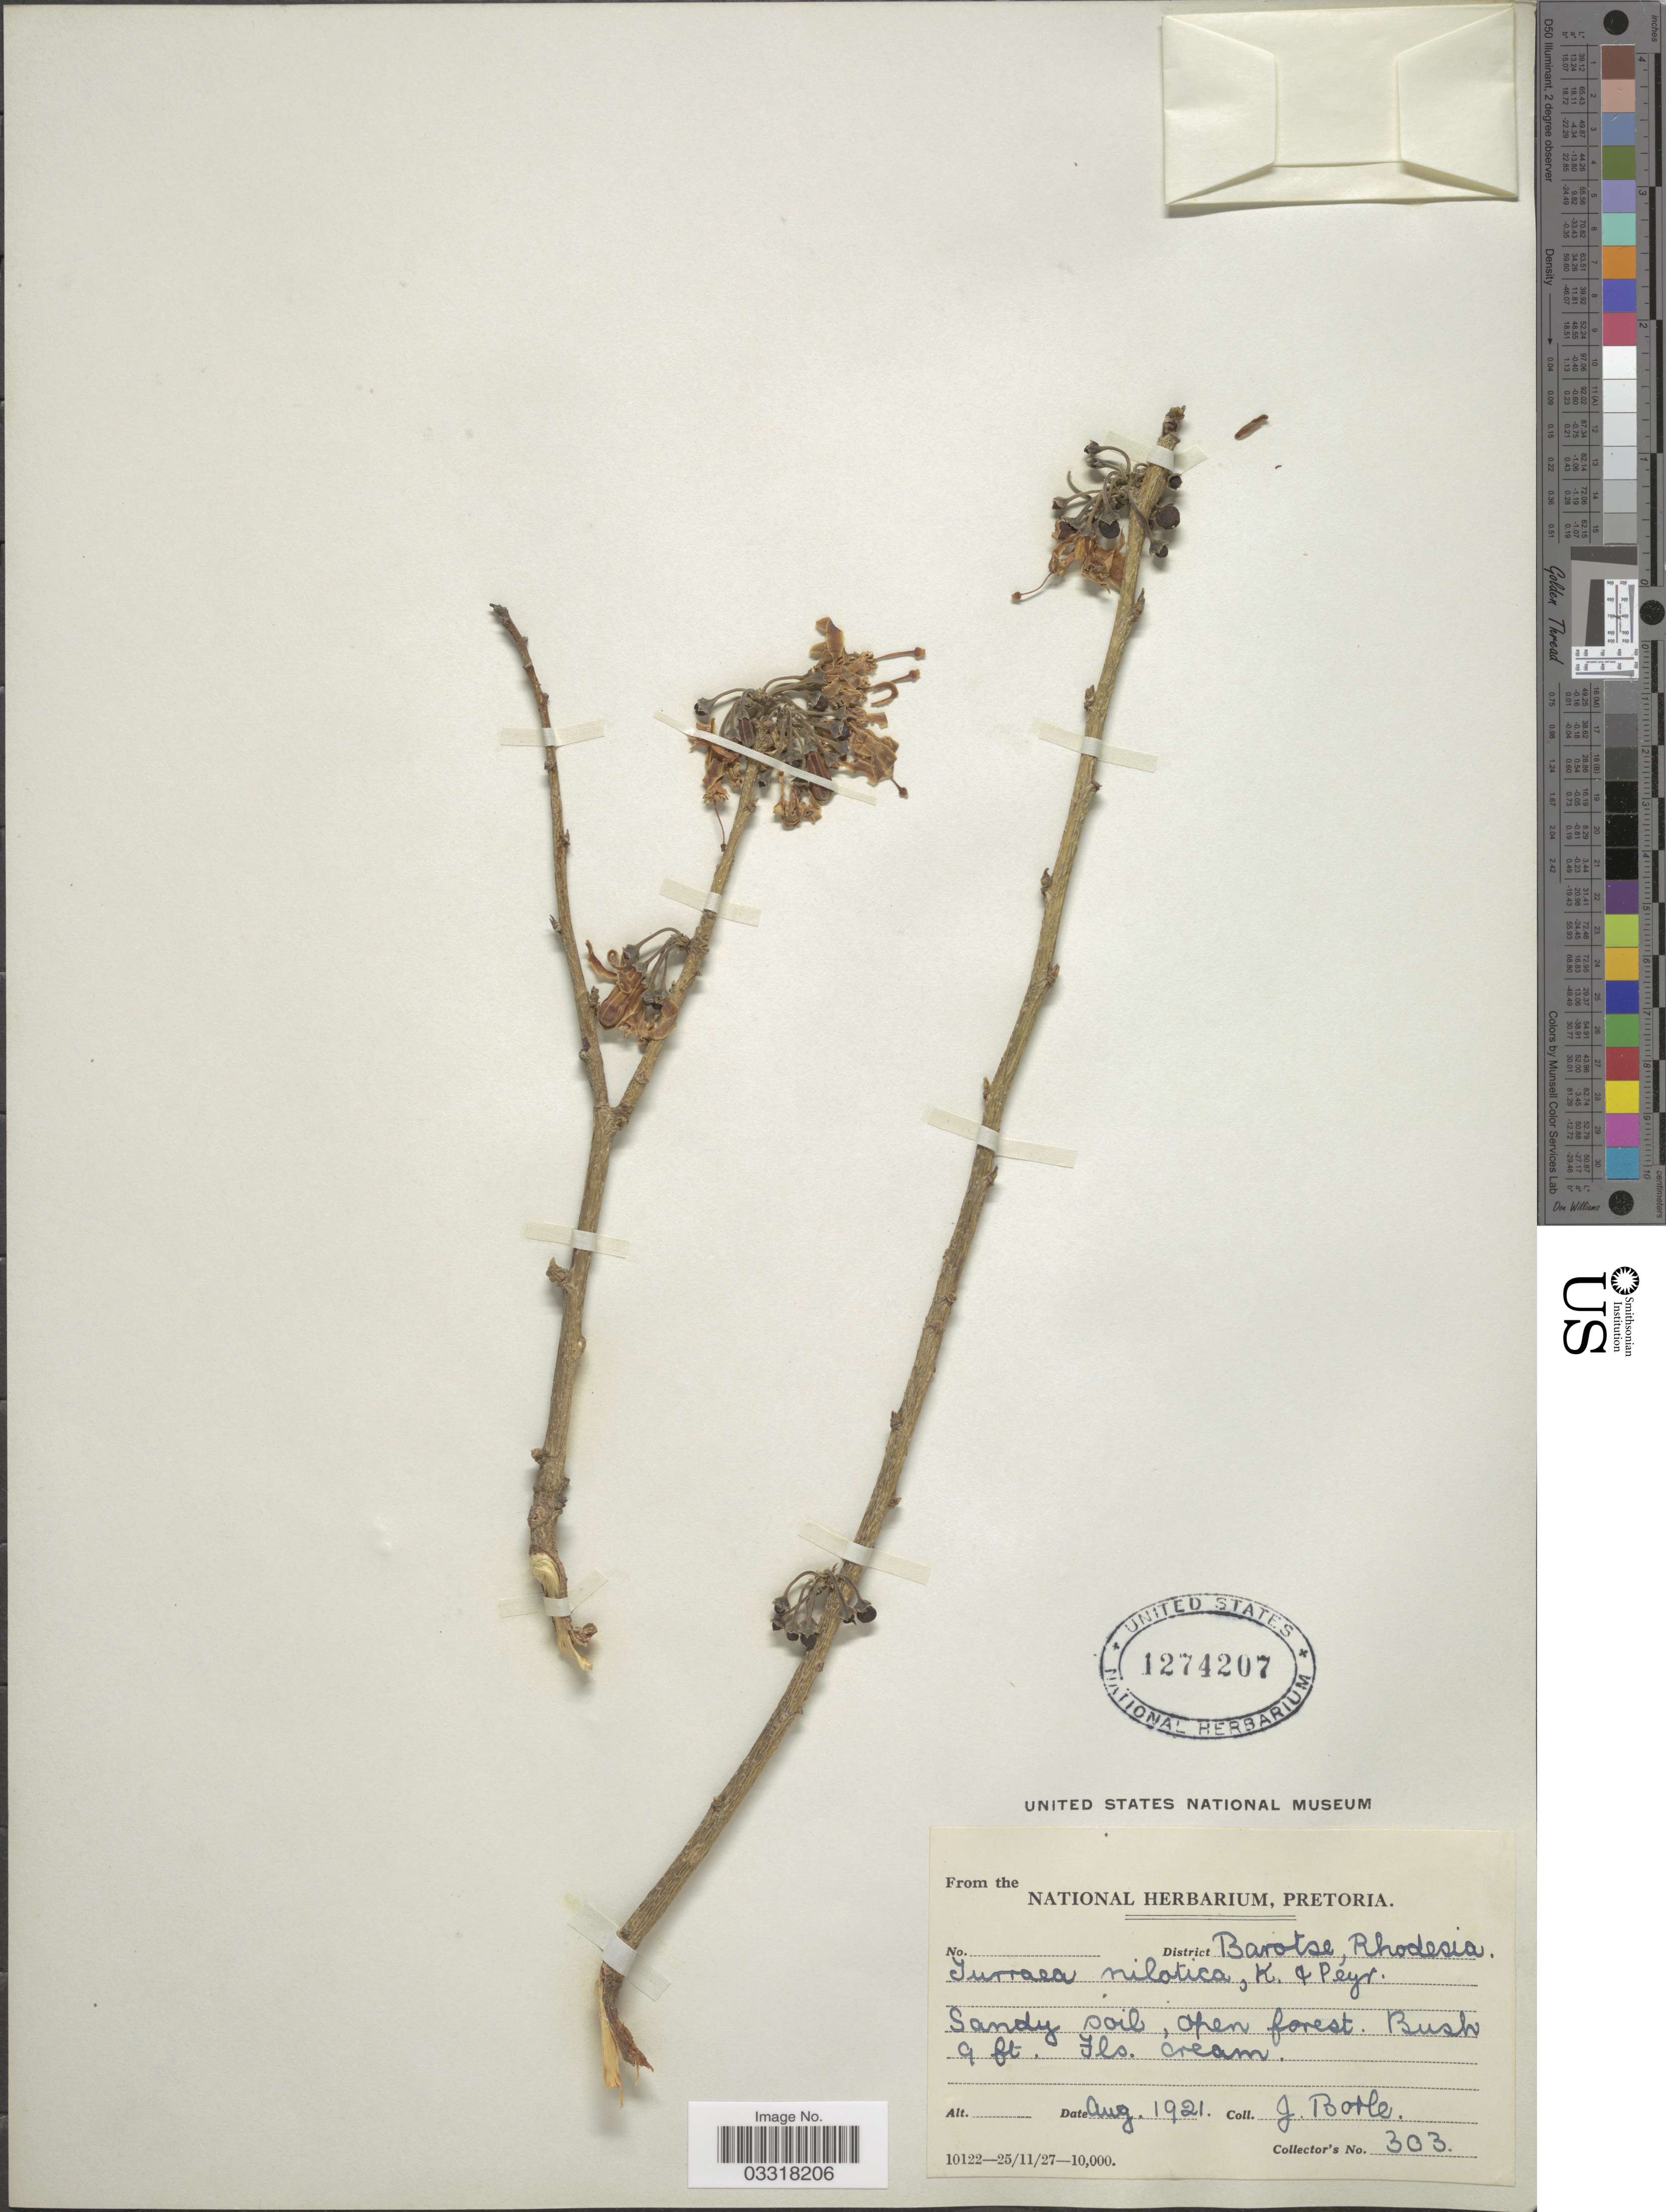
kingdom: Plantae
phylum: Tracheophyta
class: Magnoliopsida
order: Sapindales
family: Meliaceae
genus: Turraea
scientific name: Turraea nilotica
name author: Kotschy & Peyr.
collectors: J. Borle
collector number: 303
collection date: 1921-08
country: Zimbabwe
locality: District Barotse, Rhodesia.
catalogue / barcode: US 1274207